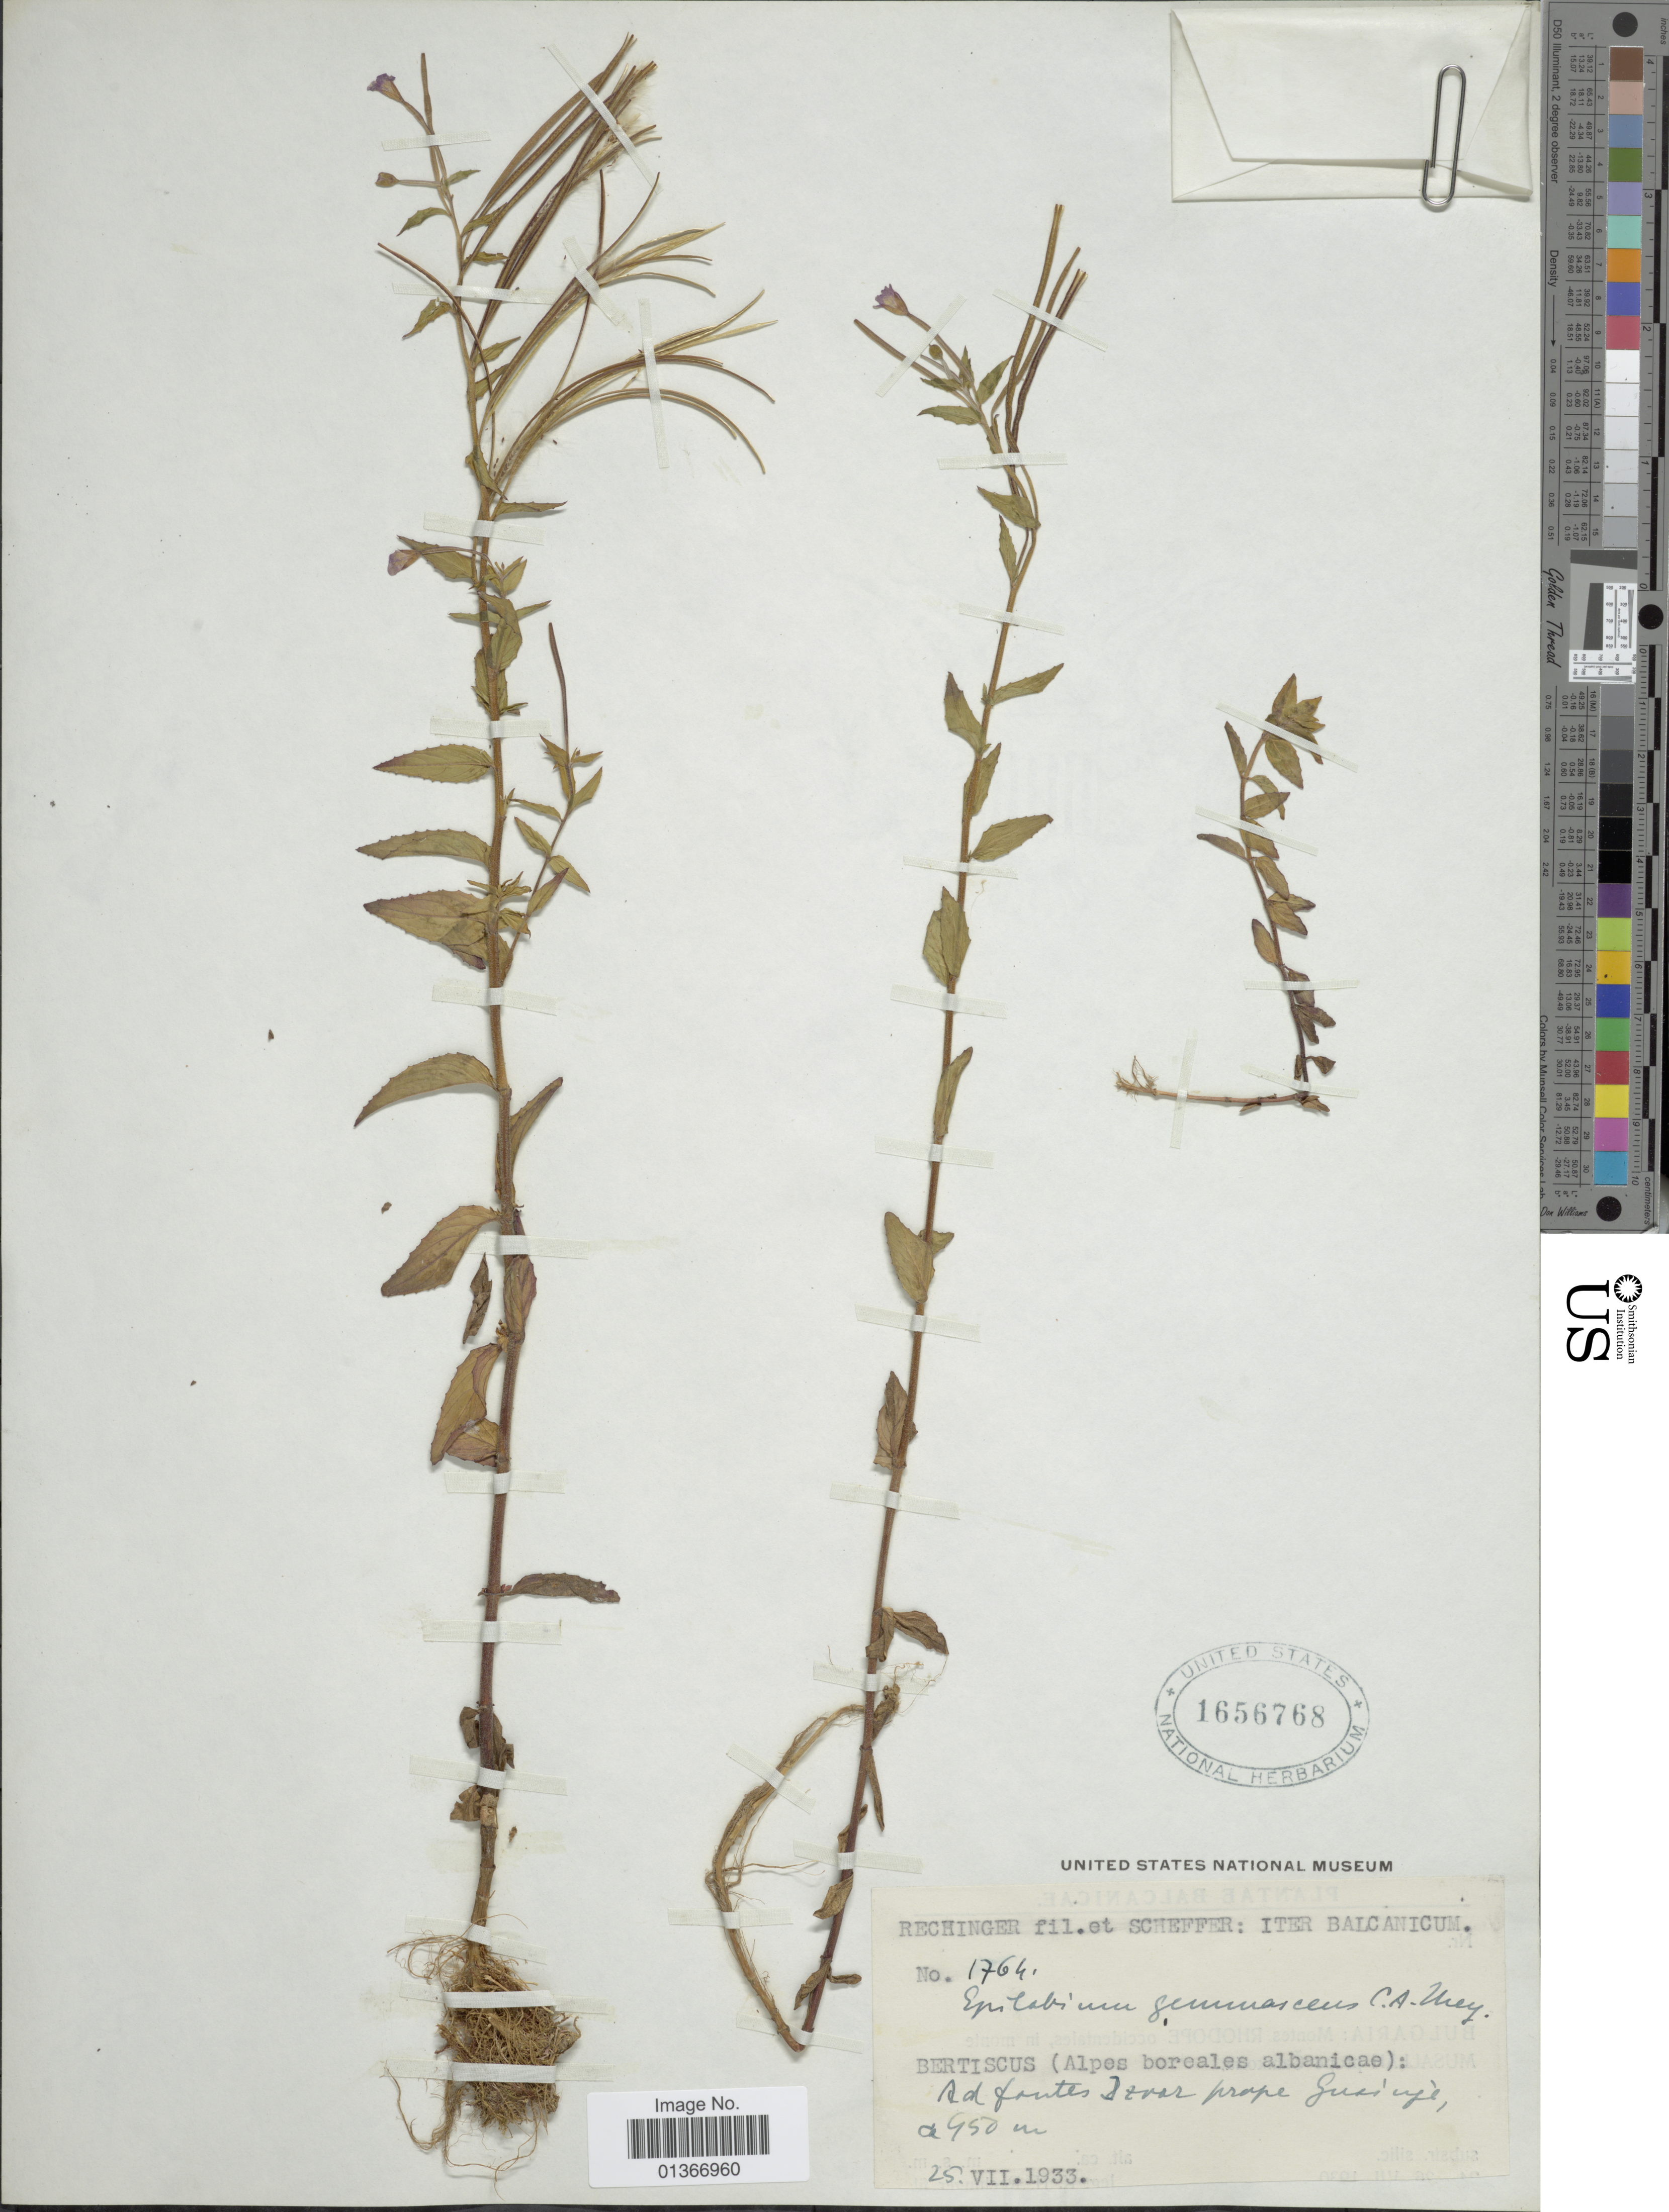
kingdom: Plantae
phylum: Tracheophyta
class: Magnoliopsida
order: Myrtales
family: Onagraceae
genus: Epilobium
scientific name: Epilobium gemmascens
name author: C.A. Mey.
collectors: Scheffer, --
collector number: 1764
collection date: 1933-07-25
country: Montenegro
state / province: Plav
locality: Bertiscus (Alpes boreales albanicae): Ad fontes Izvor prope Gusinje. [interpreted]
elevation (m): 950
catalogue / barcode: US 1656768